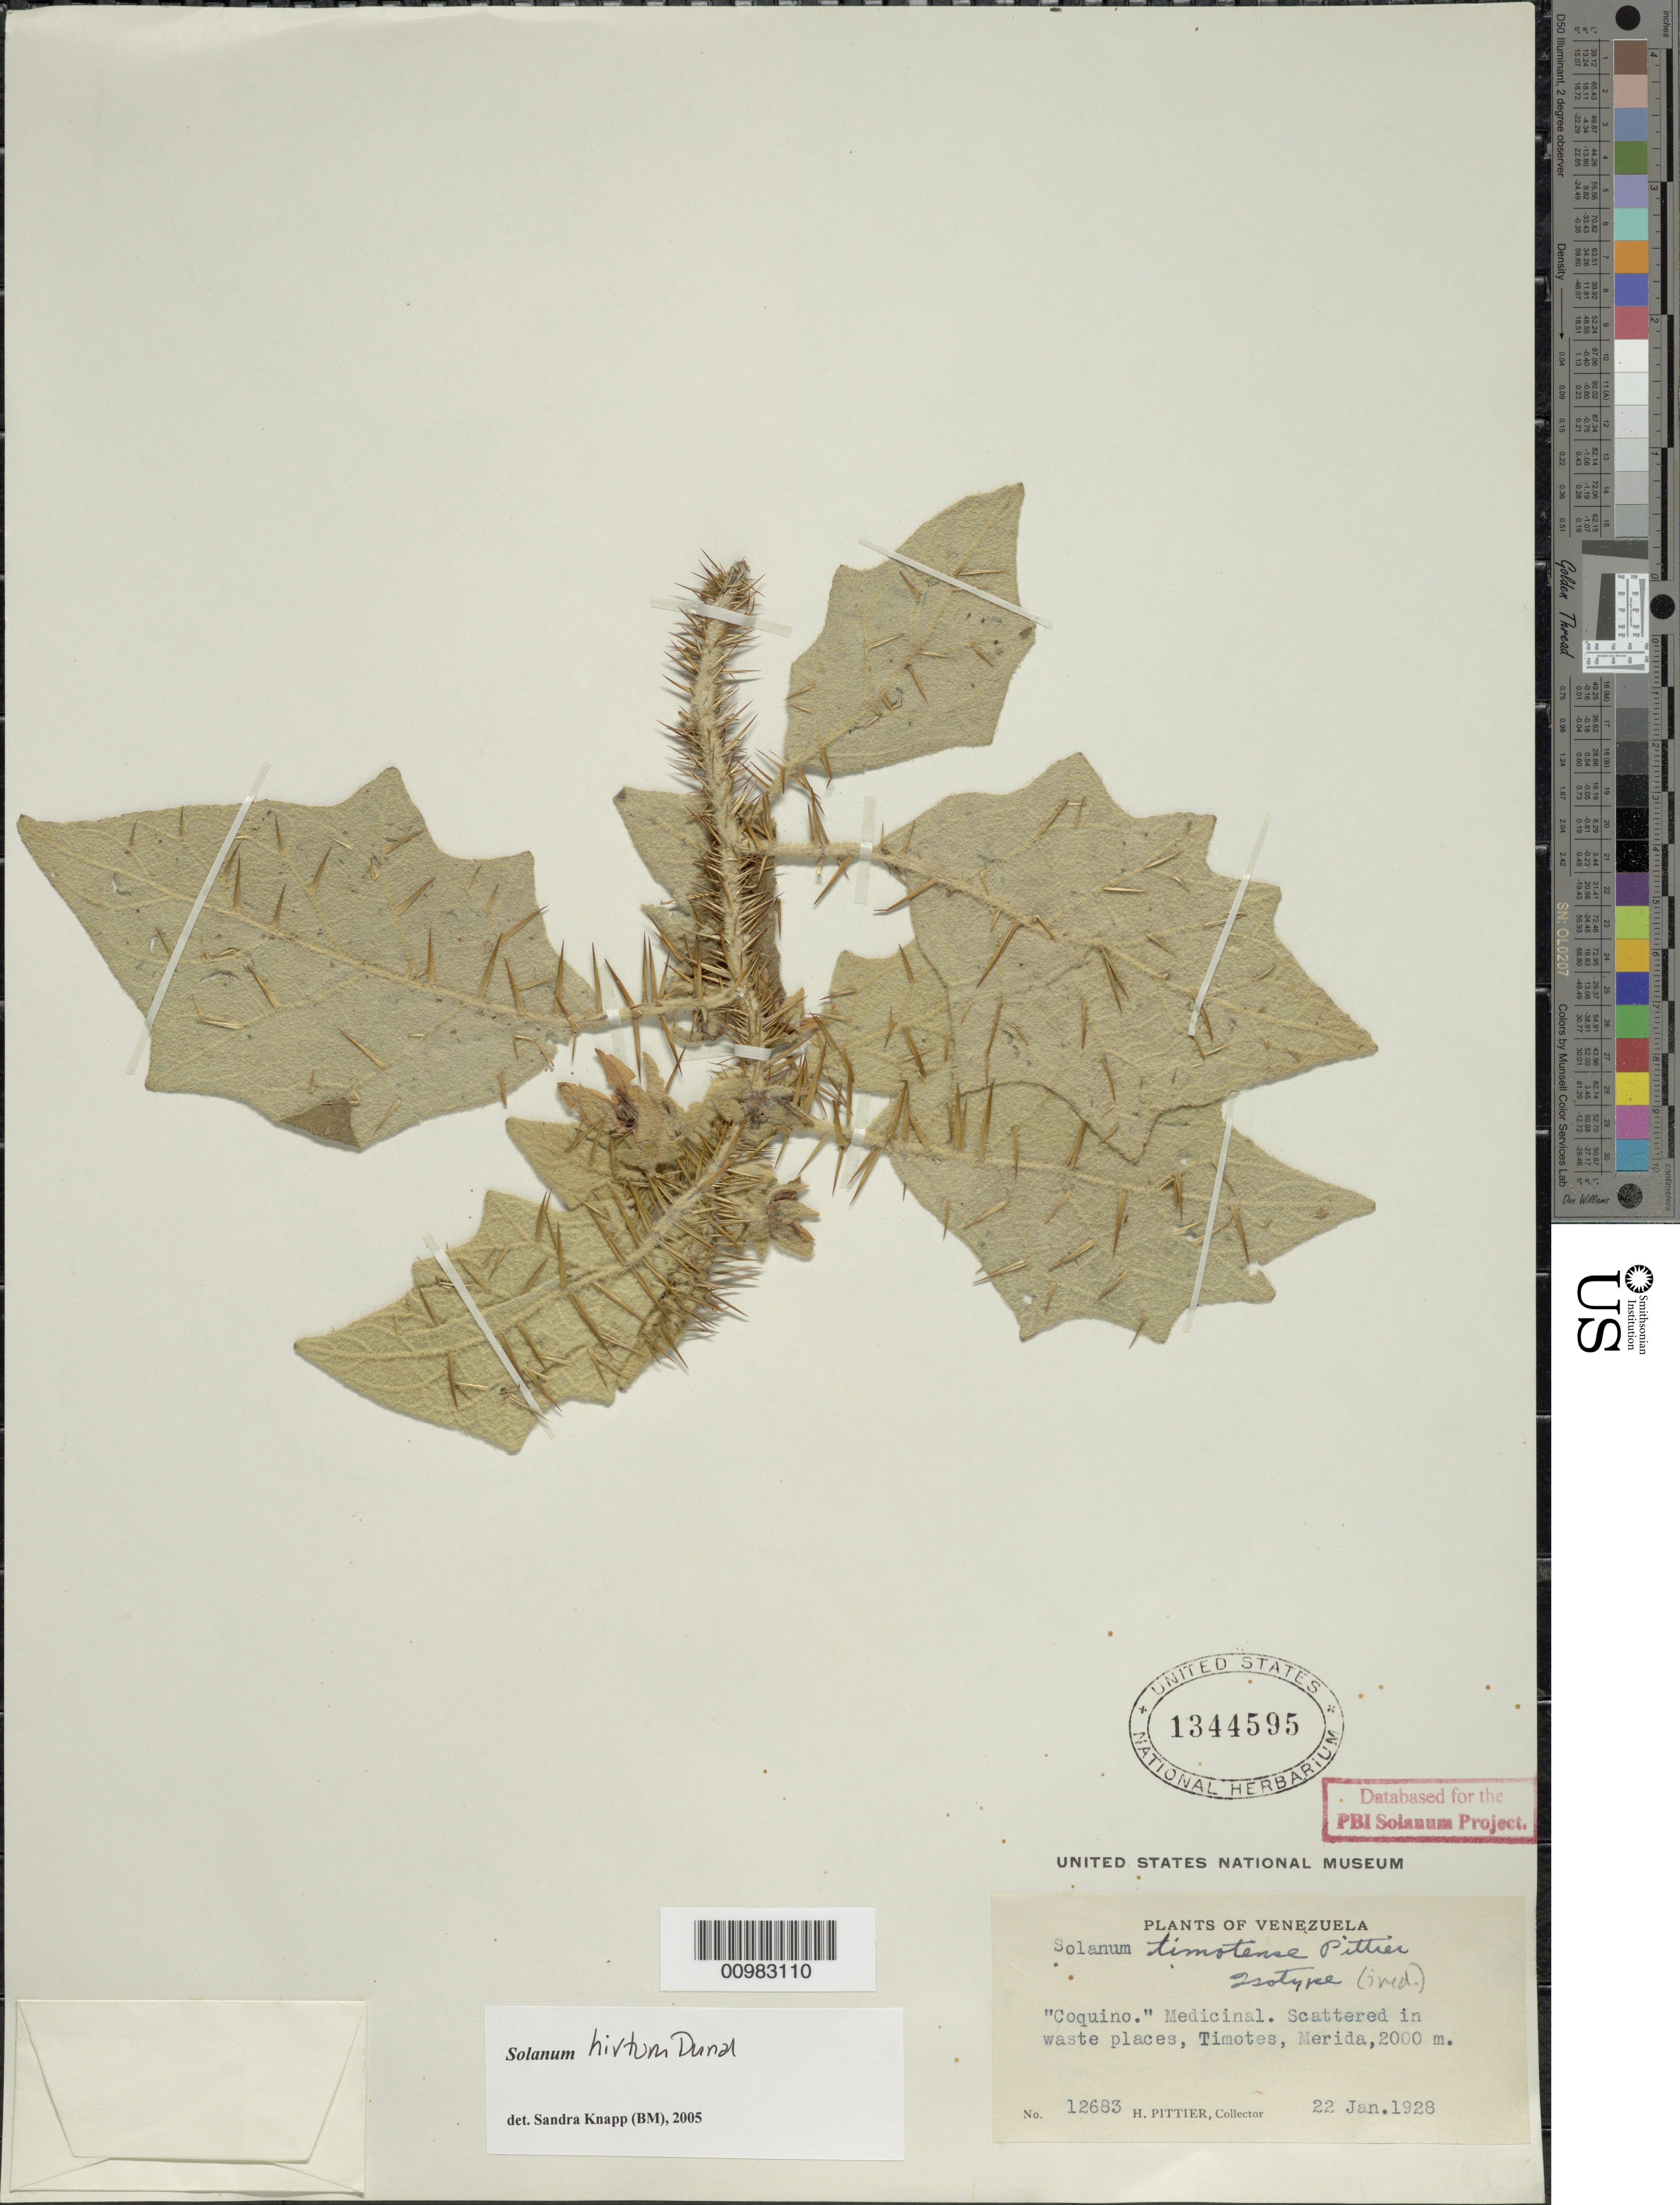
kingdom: Plantae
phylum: Tracheophyta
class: Magnoliopsida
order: Solanales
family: Solanaceae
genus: Solanum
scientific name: Solanum hirtum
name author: Vahl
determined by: Knapp, S. D.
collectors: H. F. Pittier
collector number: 12683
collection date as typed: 22 Jan 1928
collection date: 1928-01-22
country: Venezuela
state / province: Mérida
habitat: scattered in waste places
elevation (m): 2000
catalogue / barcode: US 1344595